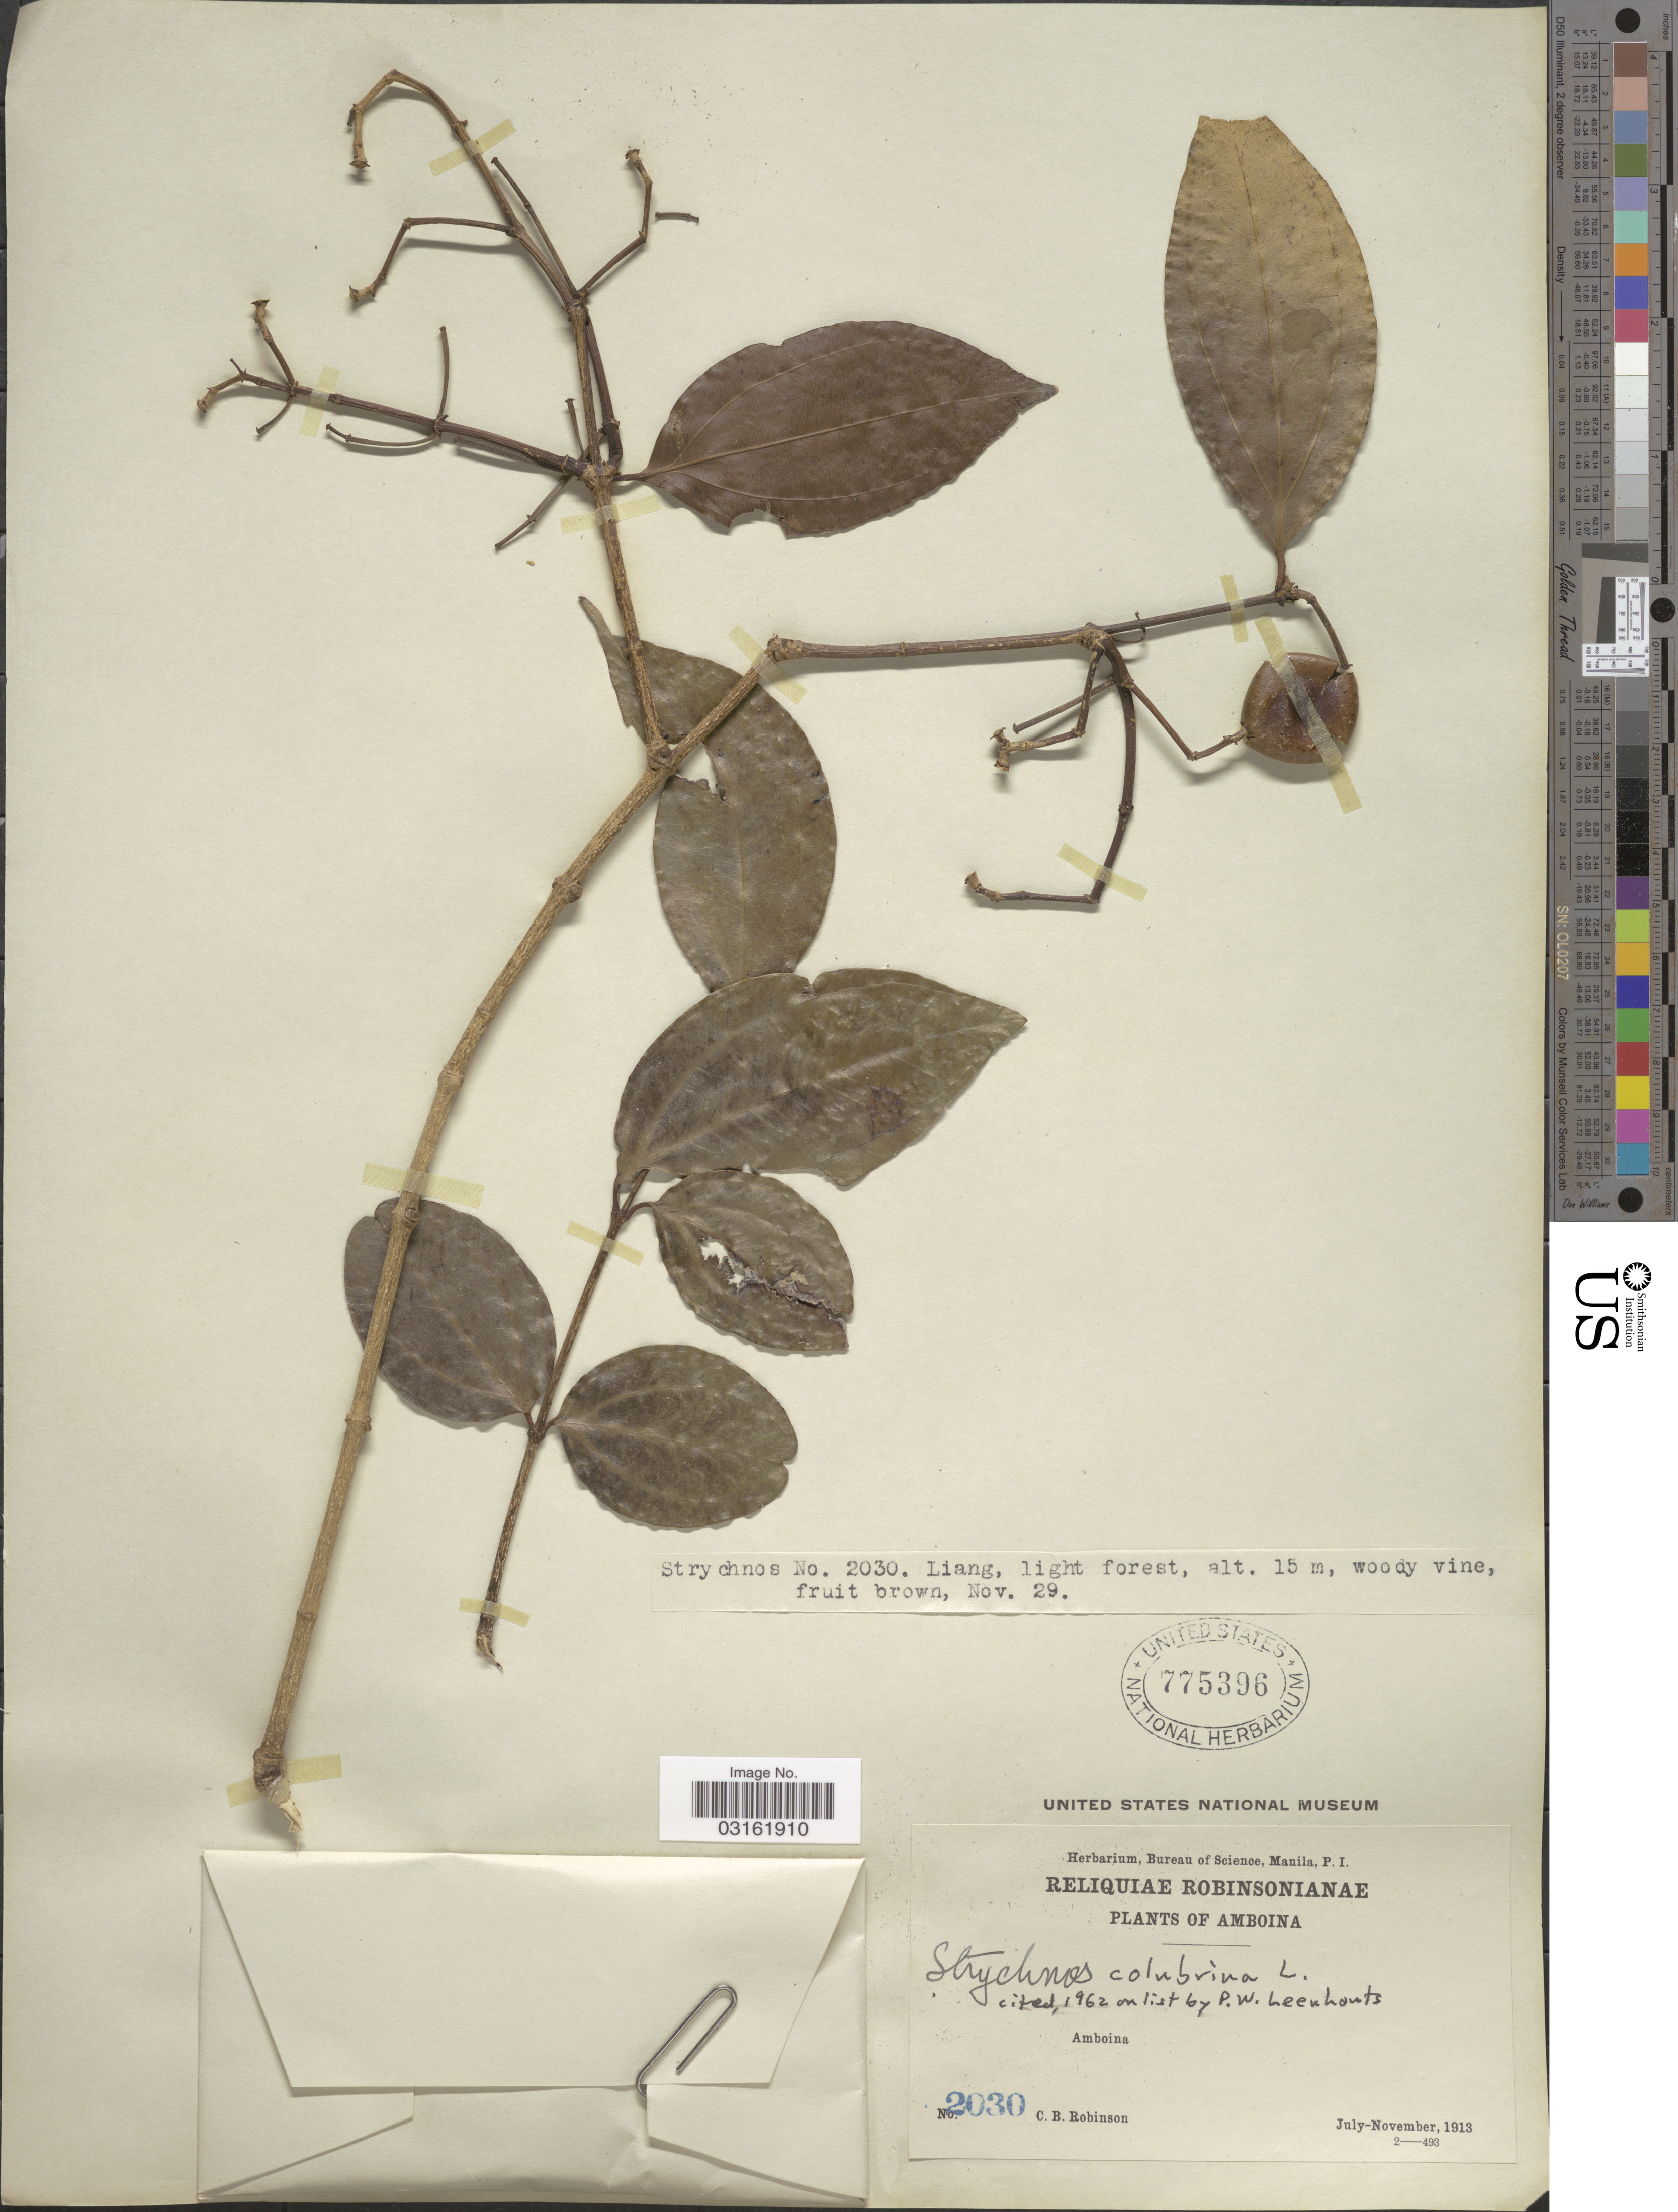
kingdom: Plantae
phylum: Tracheophyta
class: Magnoliopsida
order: Gentianales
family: Loganiaceae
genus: Strychnos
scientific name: Strychnos colubrina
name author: L.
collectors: C. Robinson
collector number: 2030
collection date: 1913-11-29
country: Indonesia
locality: Amboina. Liang.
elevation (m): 15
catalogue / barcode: US 775396